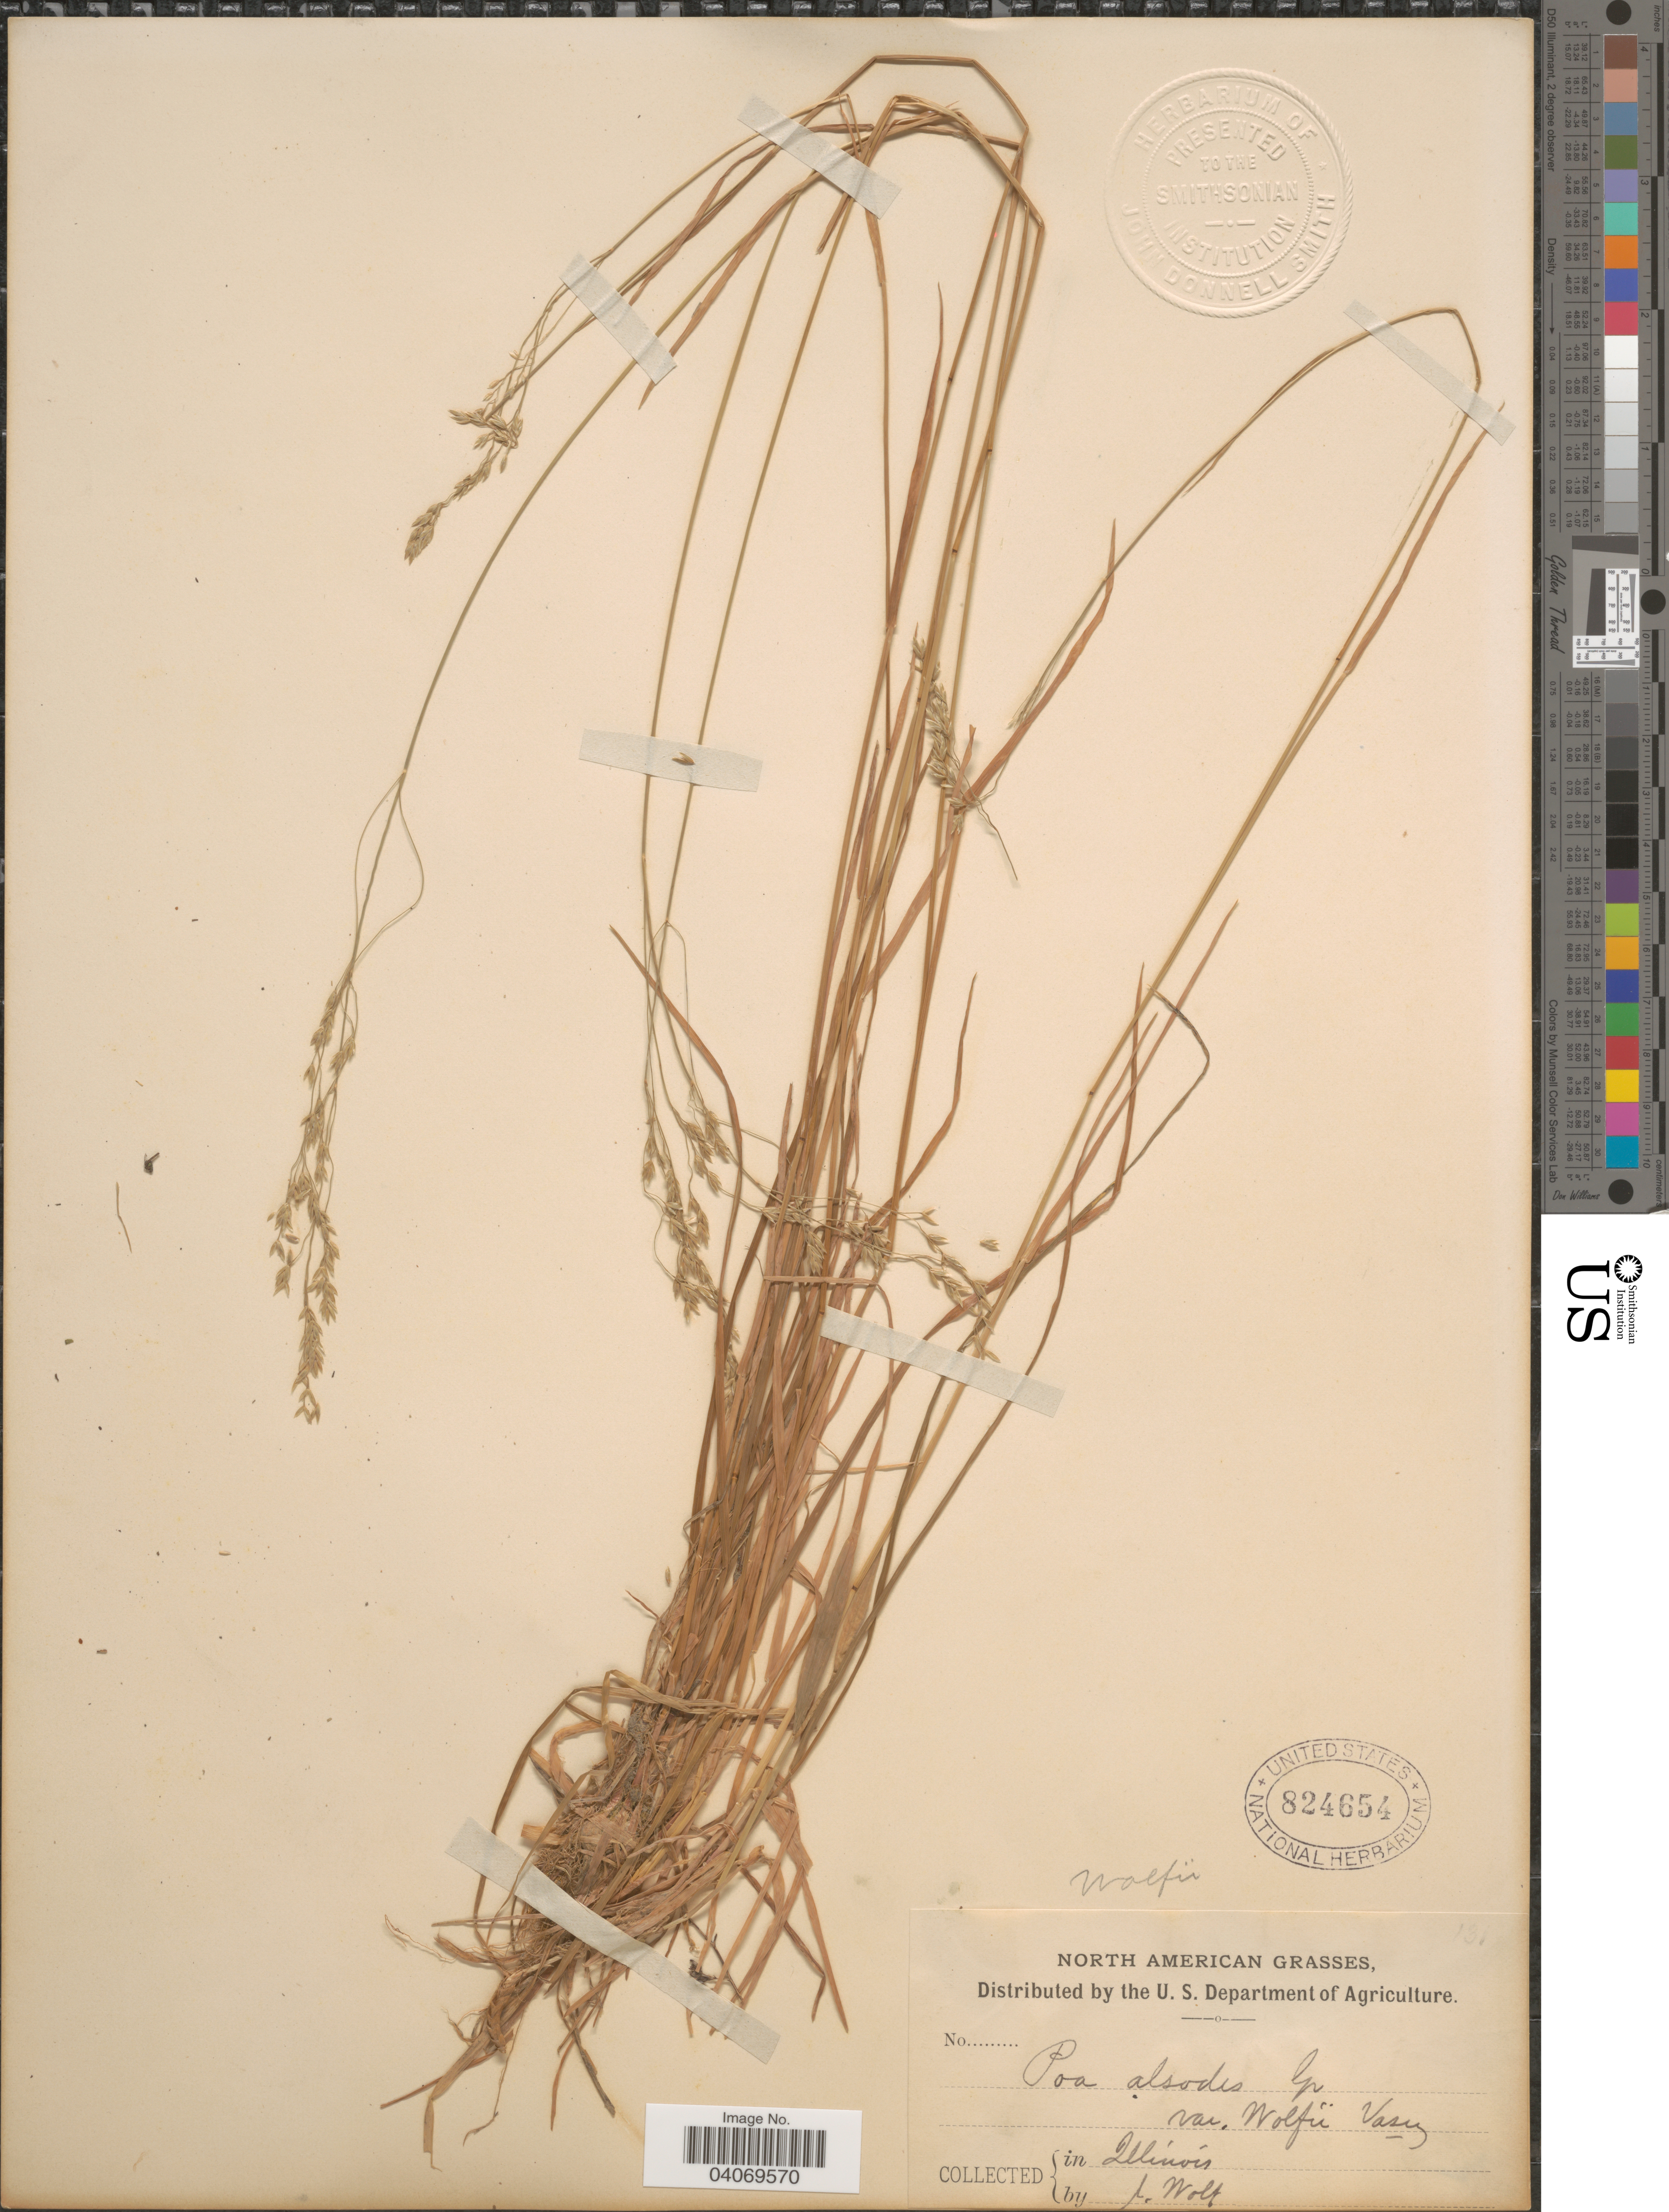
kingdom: Plantae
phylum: Tracheophyta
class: Liliopsida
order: Poales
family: Poaceae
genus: Poa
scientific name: Poa wolfii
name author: Scribn.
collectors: J. Wolf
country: United States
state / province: Illinois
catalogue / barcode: US 824654